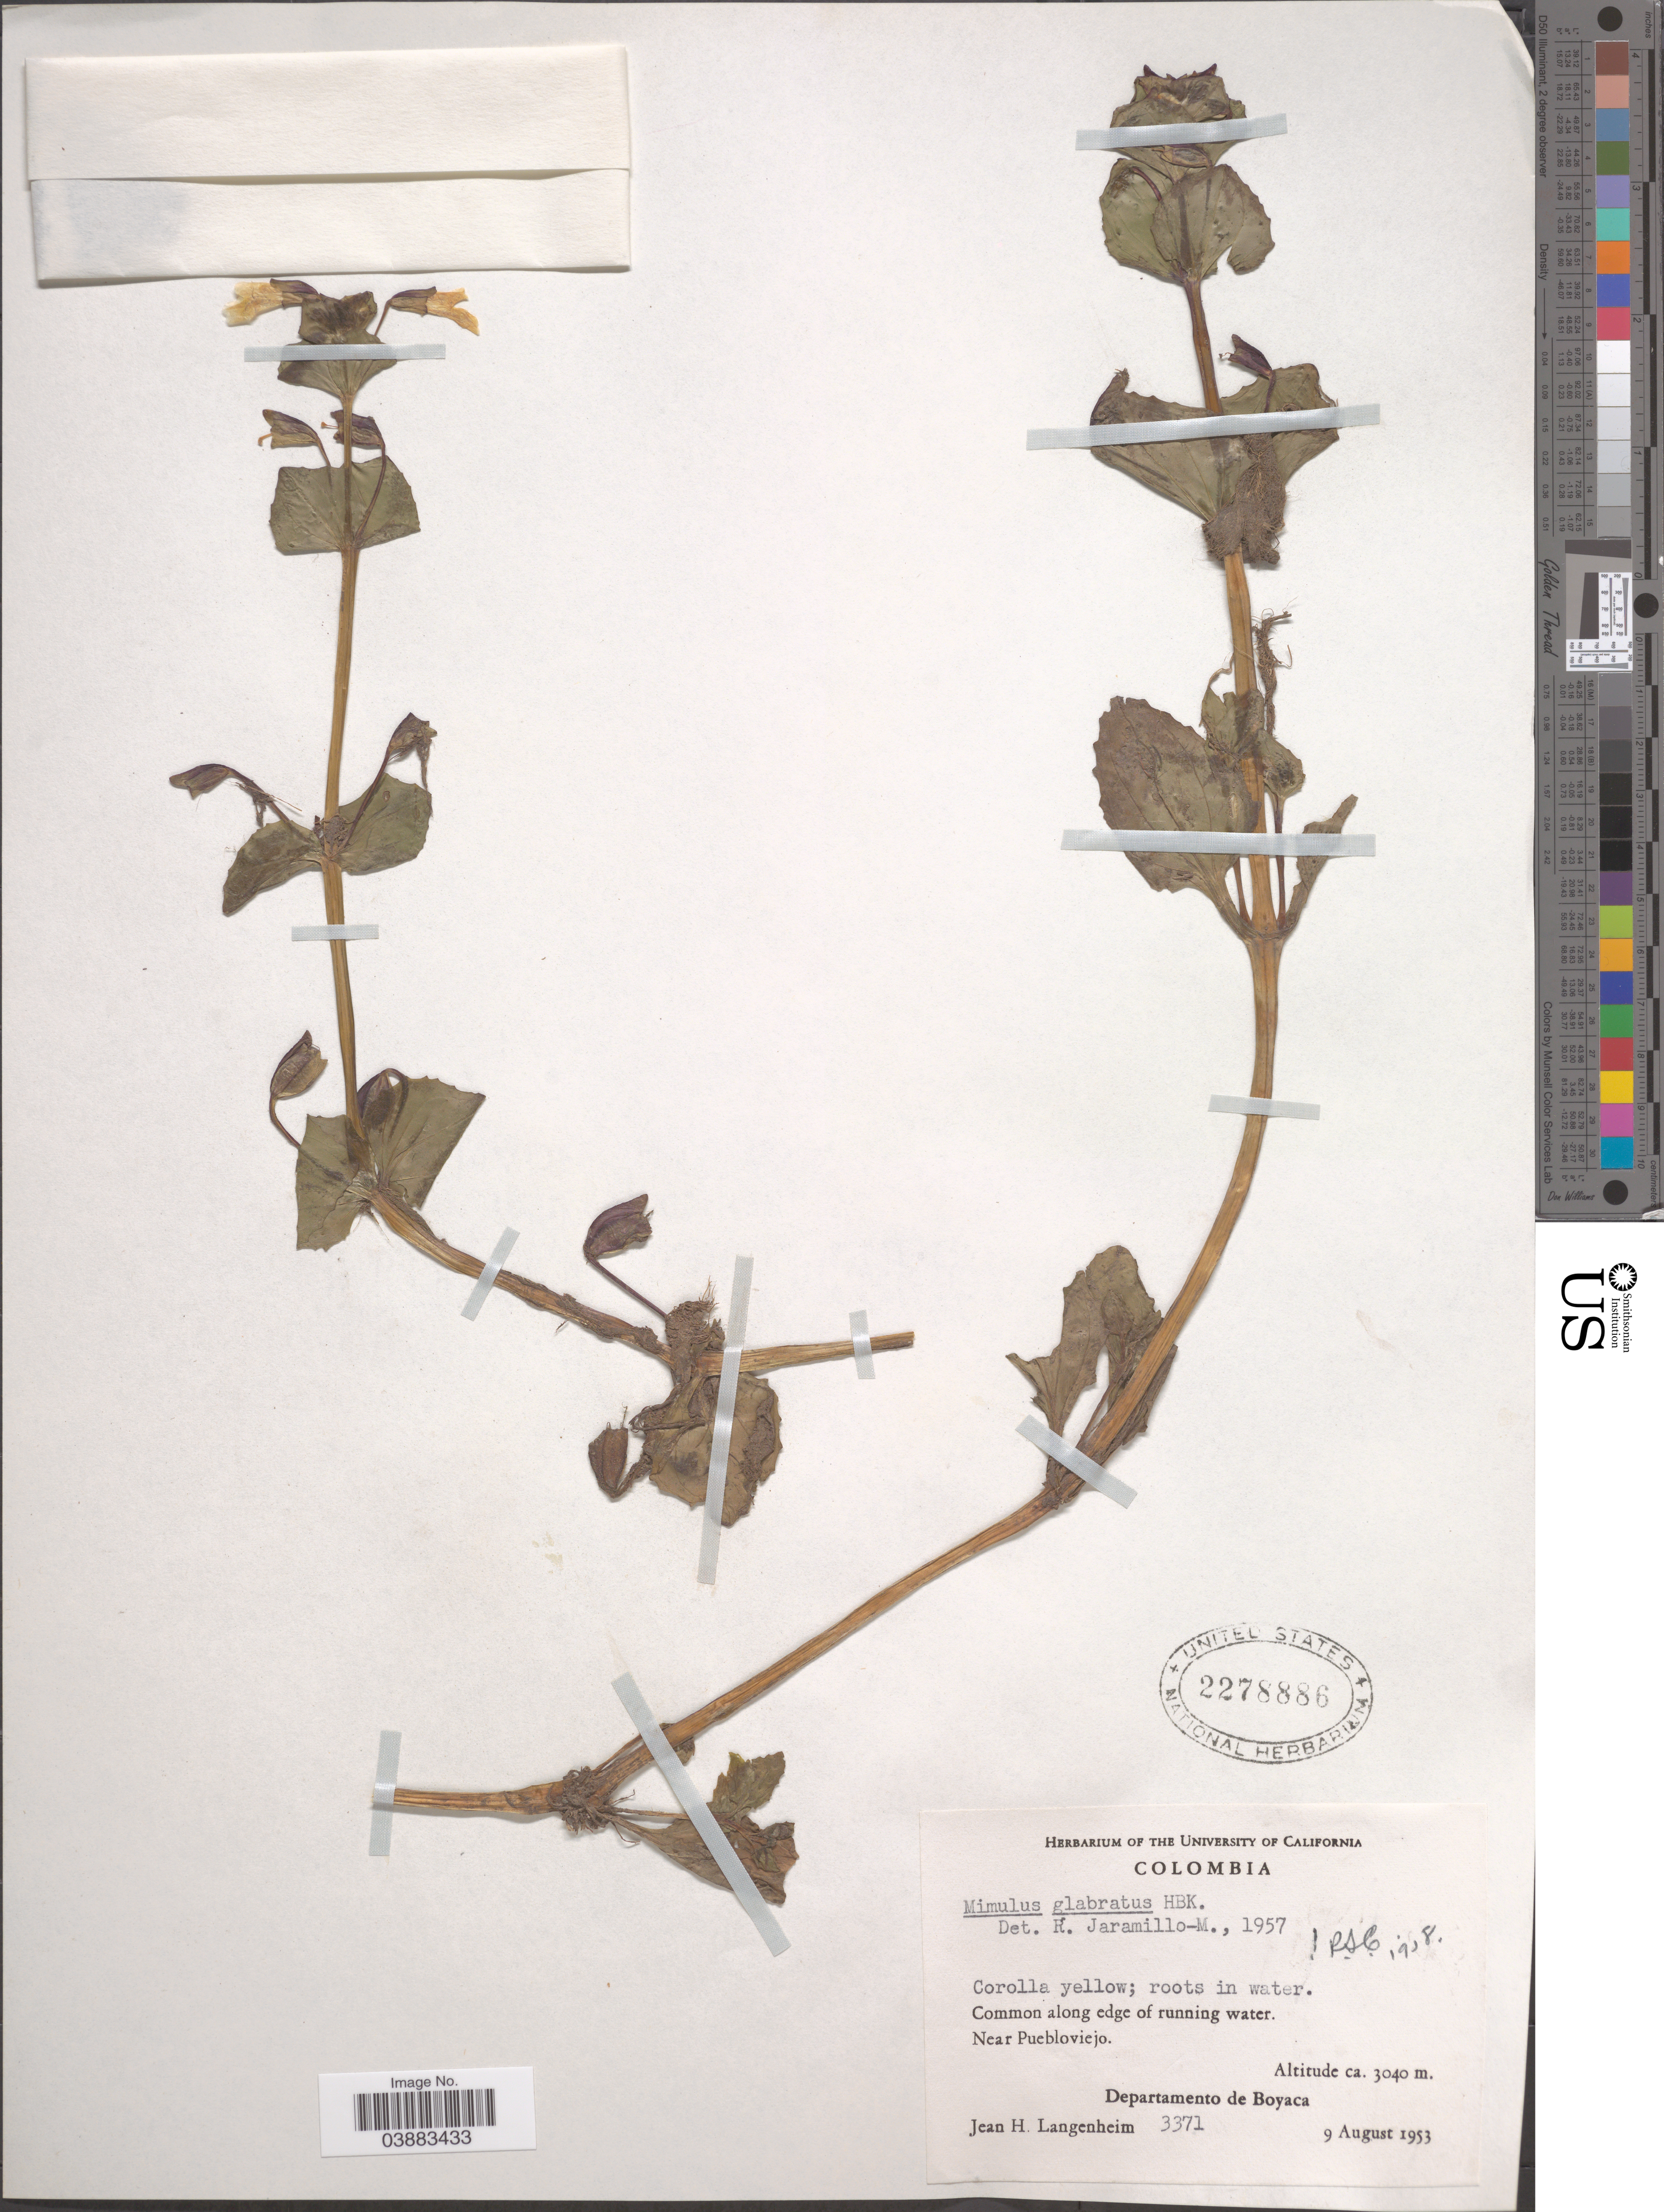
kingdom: Plantae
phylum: Tracheophyta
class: Magnoliopsida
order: Lamiales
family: Phrymaceae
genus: Mimulus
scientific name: Mimulus glabratus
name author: Kunth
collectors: J. H. Langenheim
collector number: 3371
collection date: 1953-08-09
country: Colombia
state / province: Boyacá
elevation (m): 3040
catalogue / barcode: US 2278886